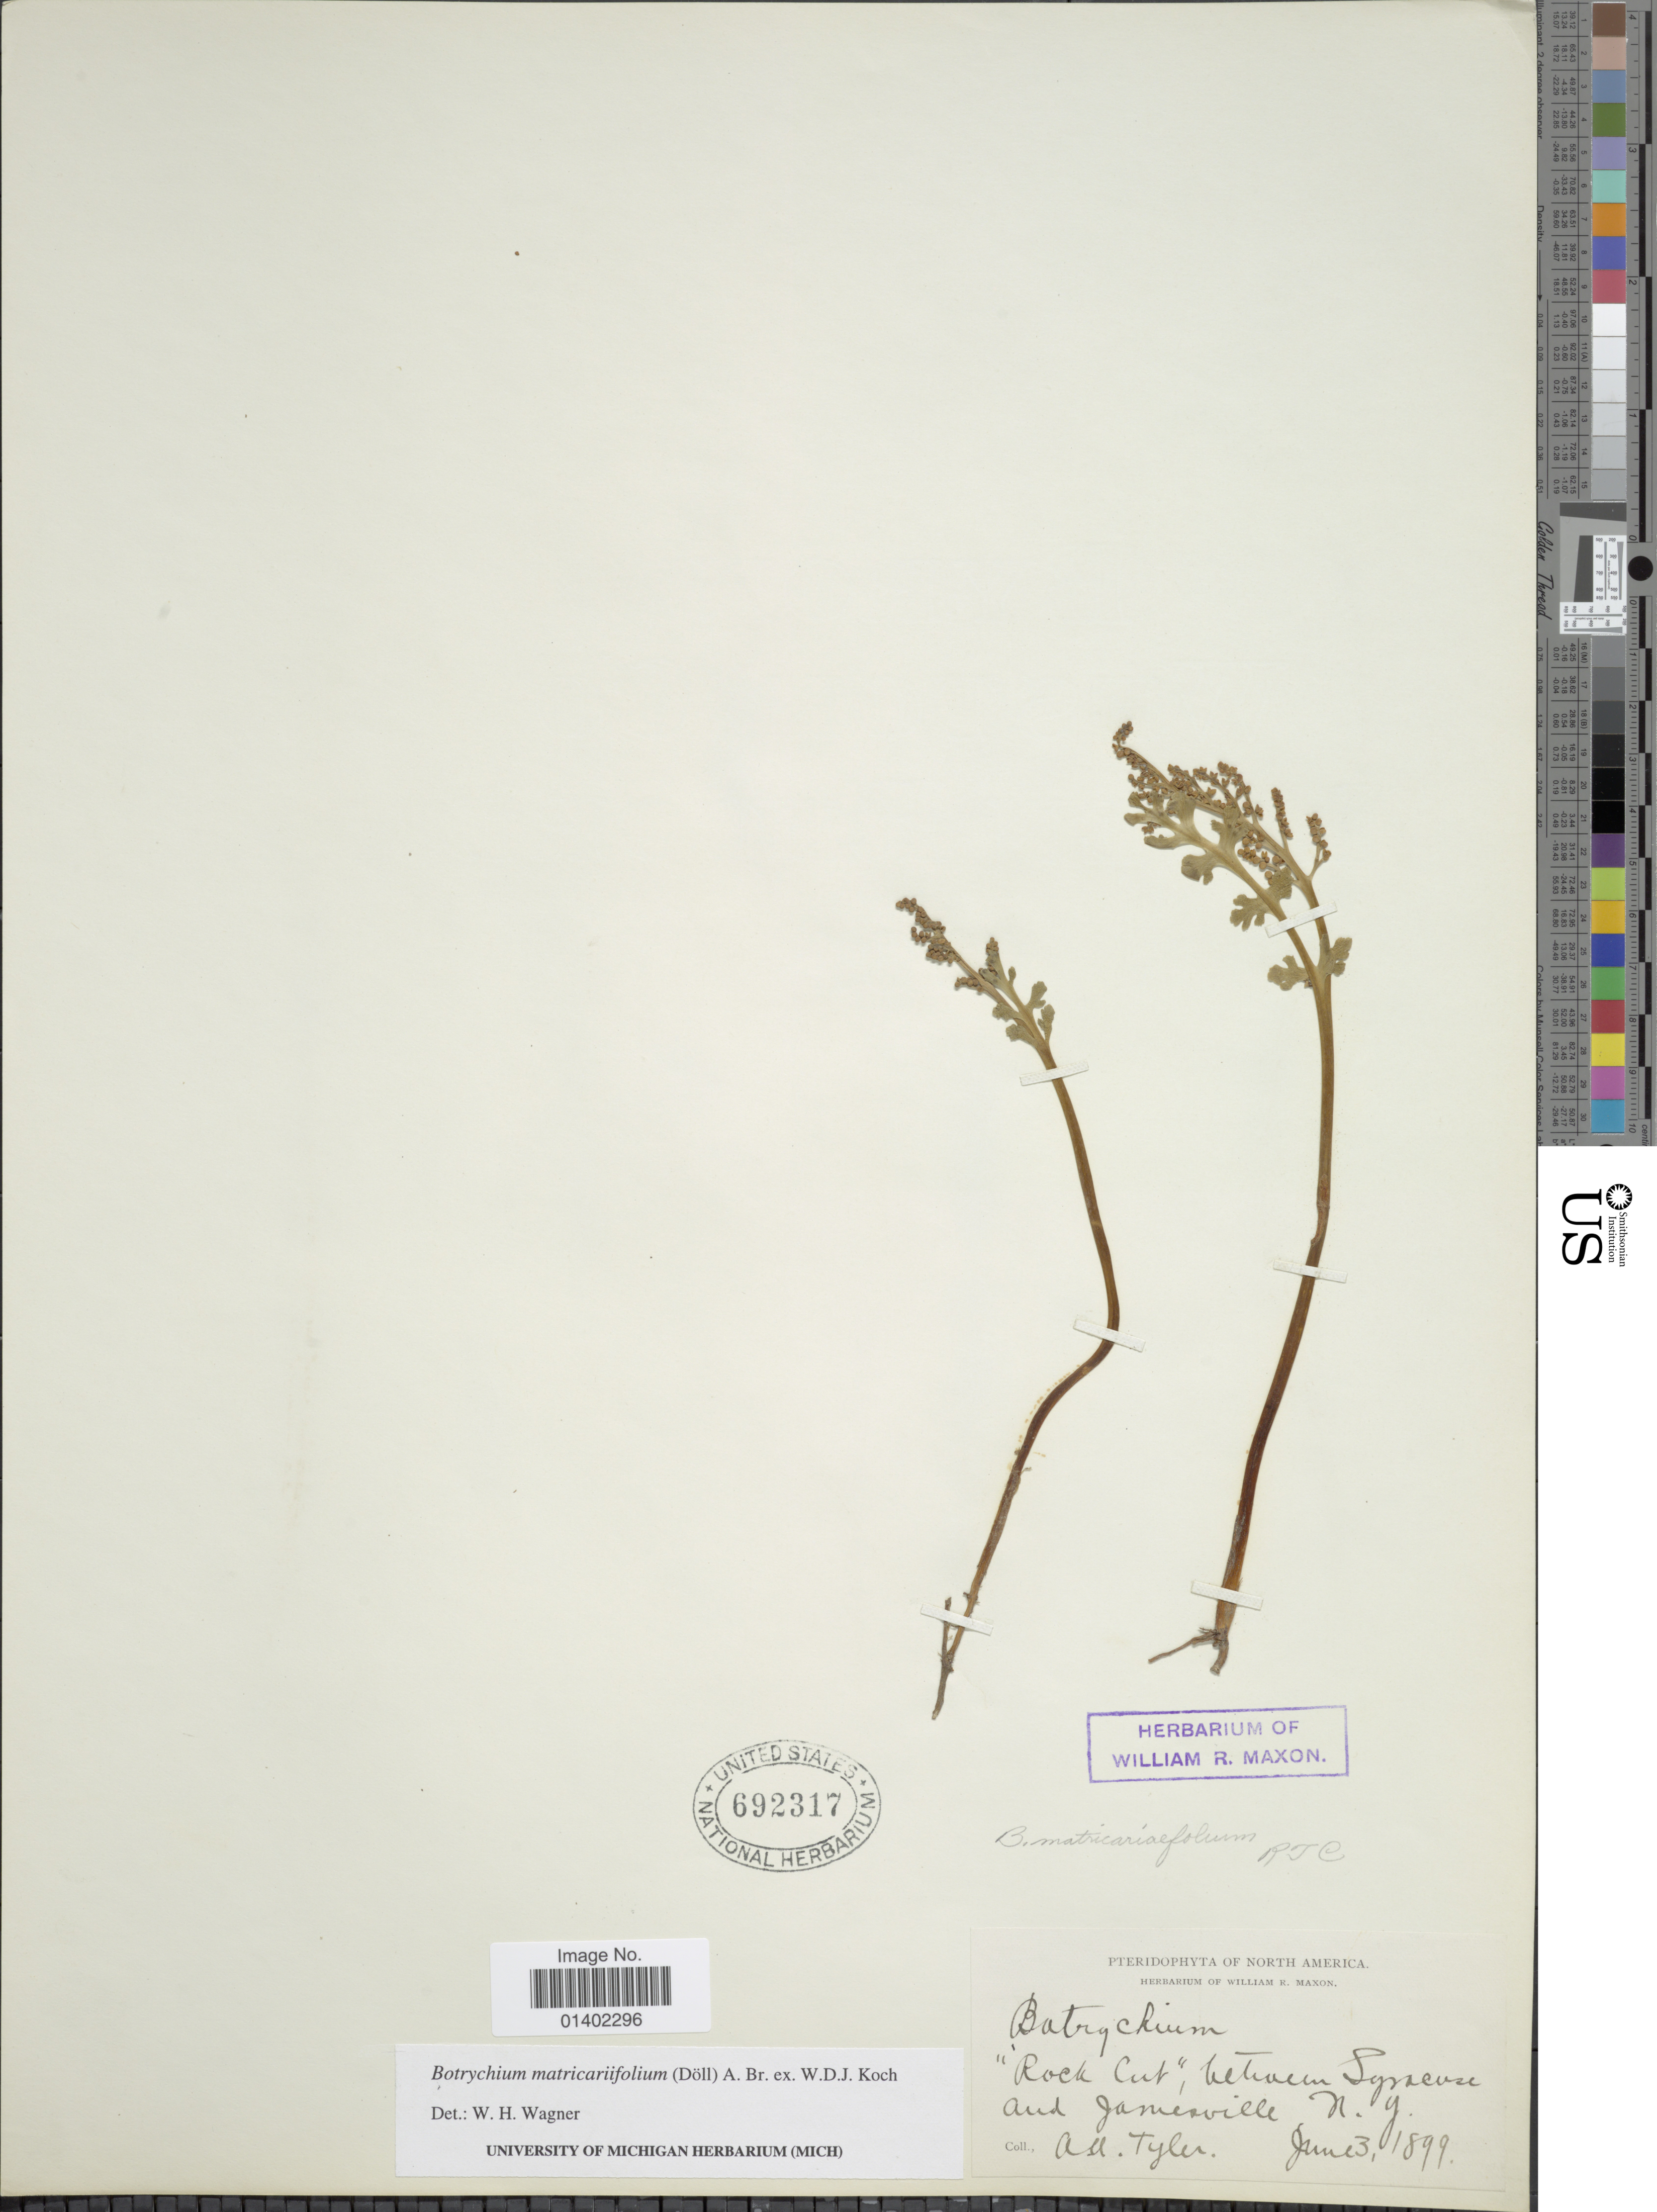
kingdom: Plantae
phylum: Tracheophyta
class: Polypodiopsida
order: Ophioglossales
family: Ophioglossaceae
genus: Botrychium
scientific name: Botrychium matricariifolium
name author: (A. Braun ex Dowell) A. Braun ex Koch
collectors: A. Tyler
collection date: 1899-06-03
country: United States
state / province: New York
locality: North America, 'Rock Cut', between Syracuse and Jamesville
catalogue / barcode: US 692317